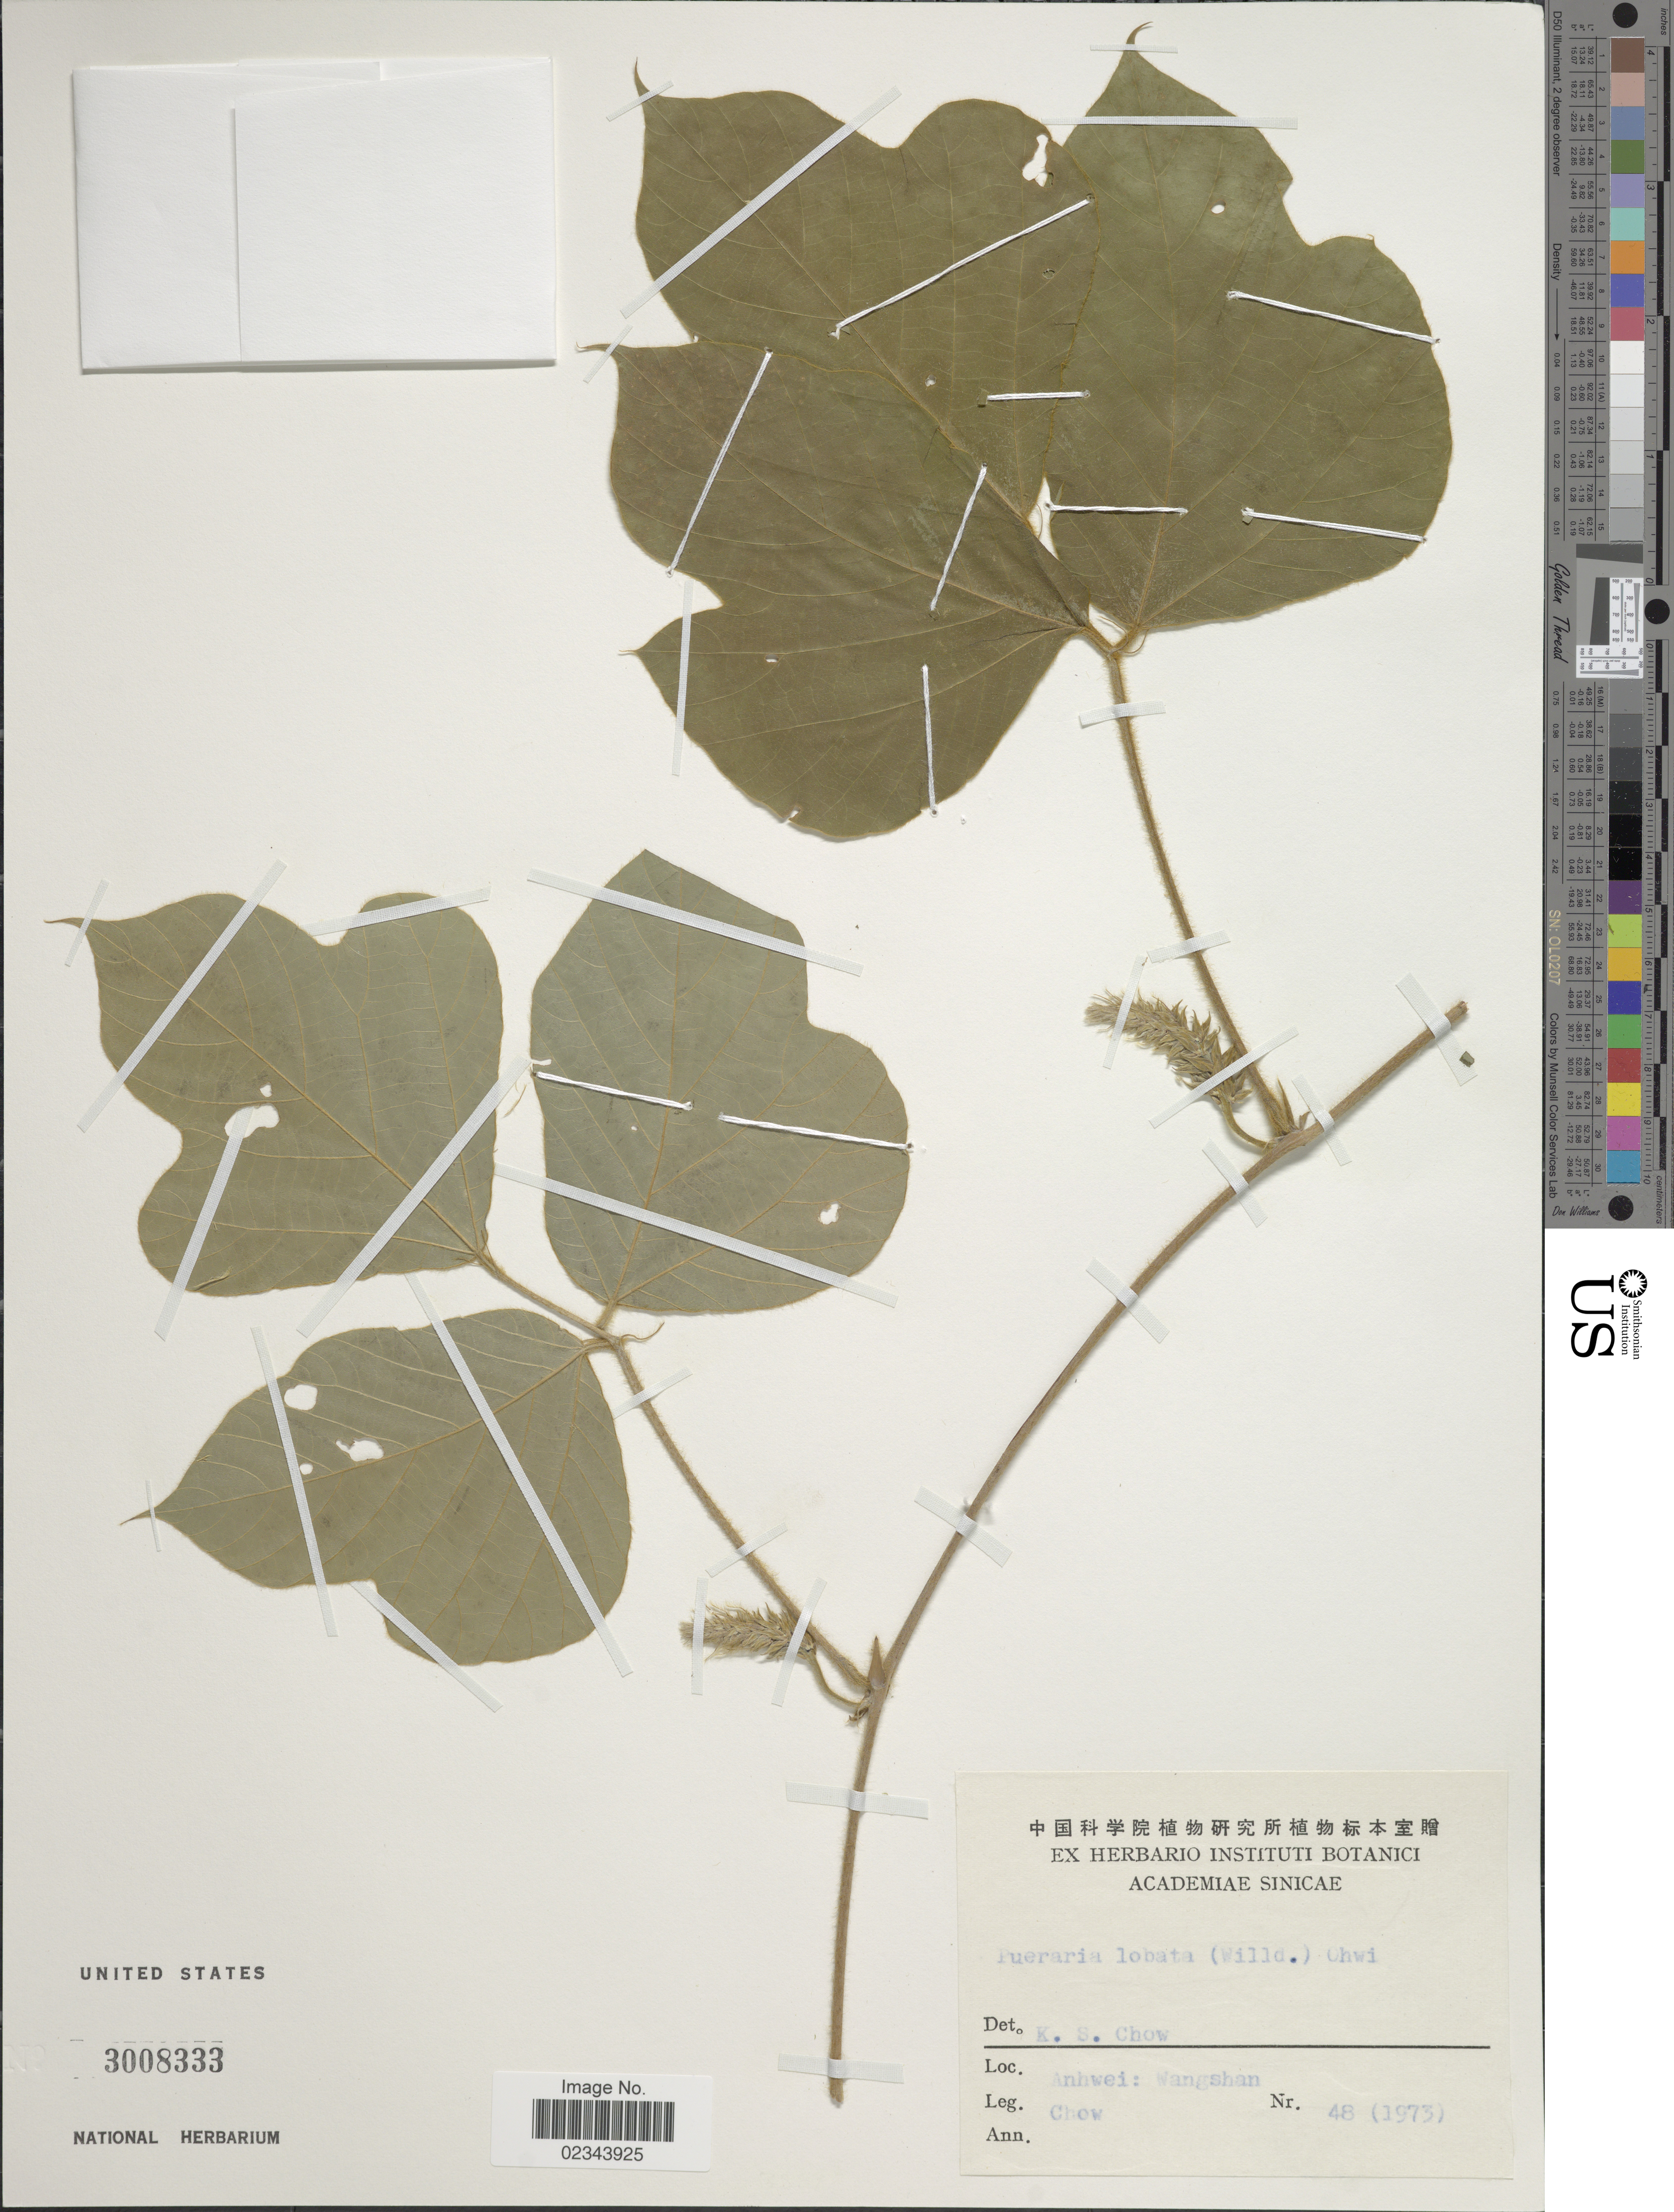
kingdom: Plantae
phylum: Tracheophyta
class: Magnoliopsida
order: Fabales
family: Fabaceae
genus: Pueraria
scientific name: Pueraria lobata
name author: (Willd.) Ohwi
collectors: Chow, --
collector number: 48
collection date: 1973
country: China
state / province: Anhui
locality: Anhwei: Wangshan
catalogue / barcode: US 3008333